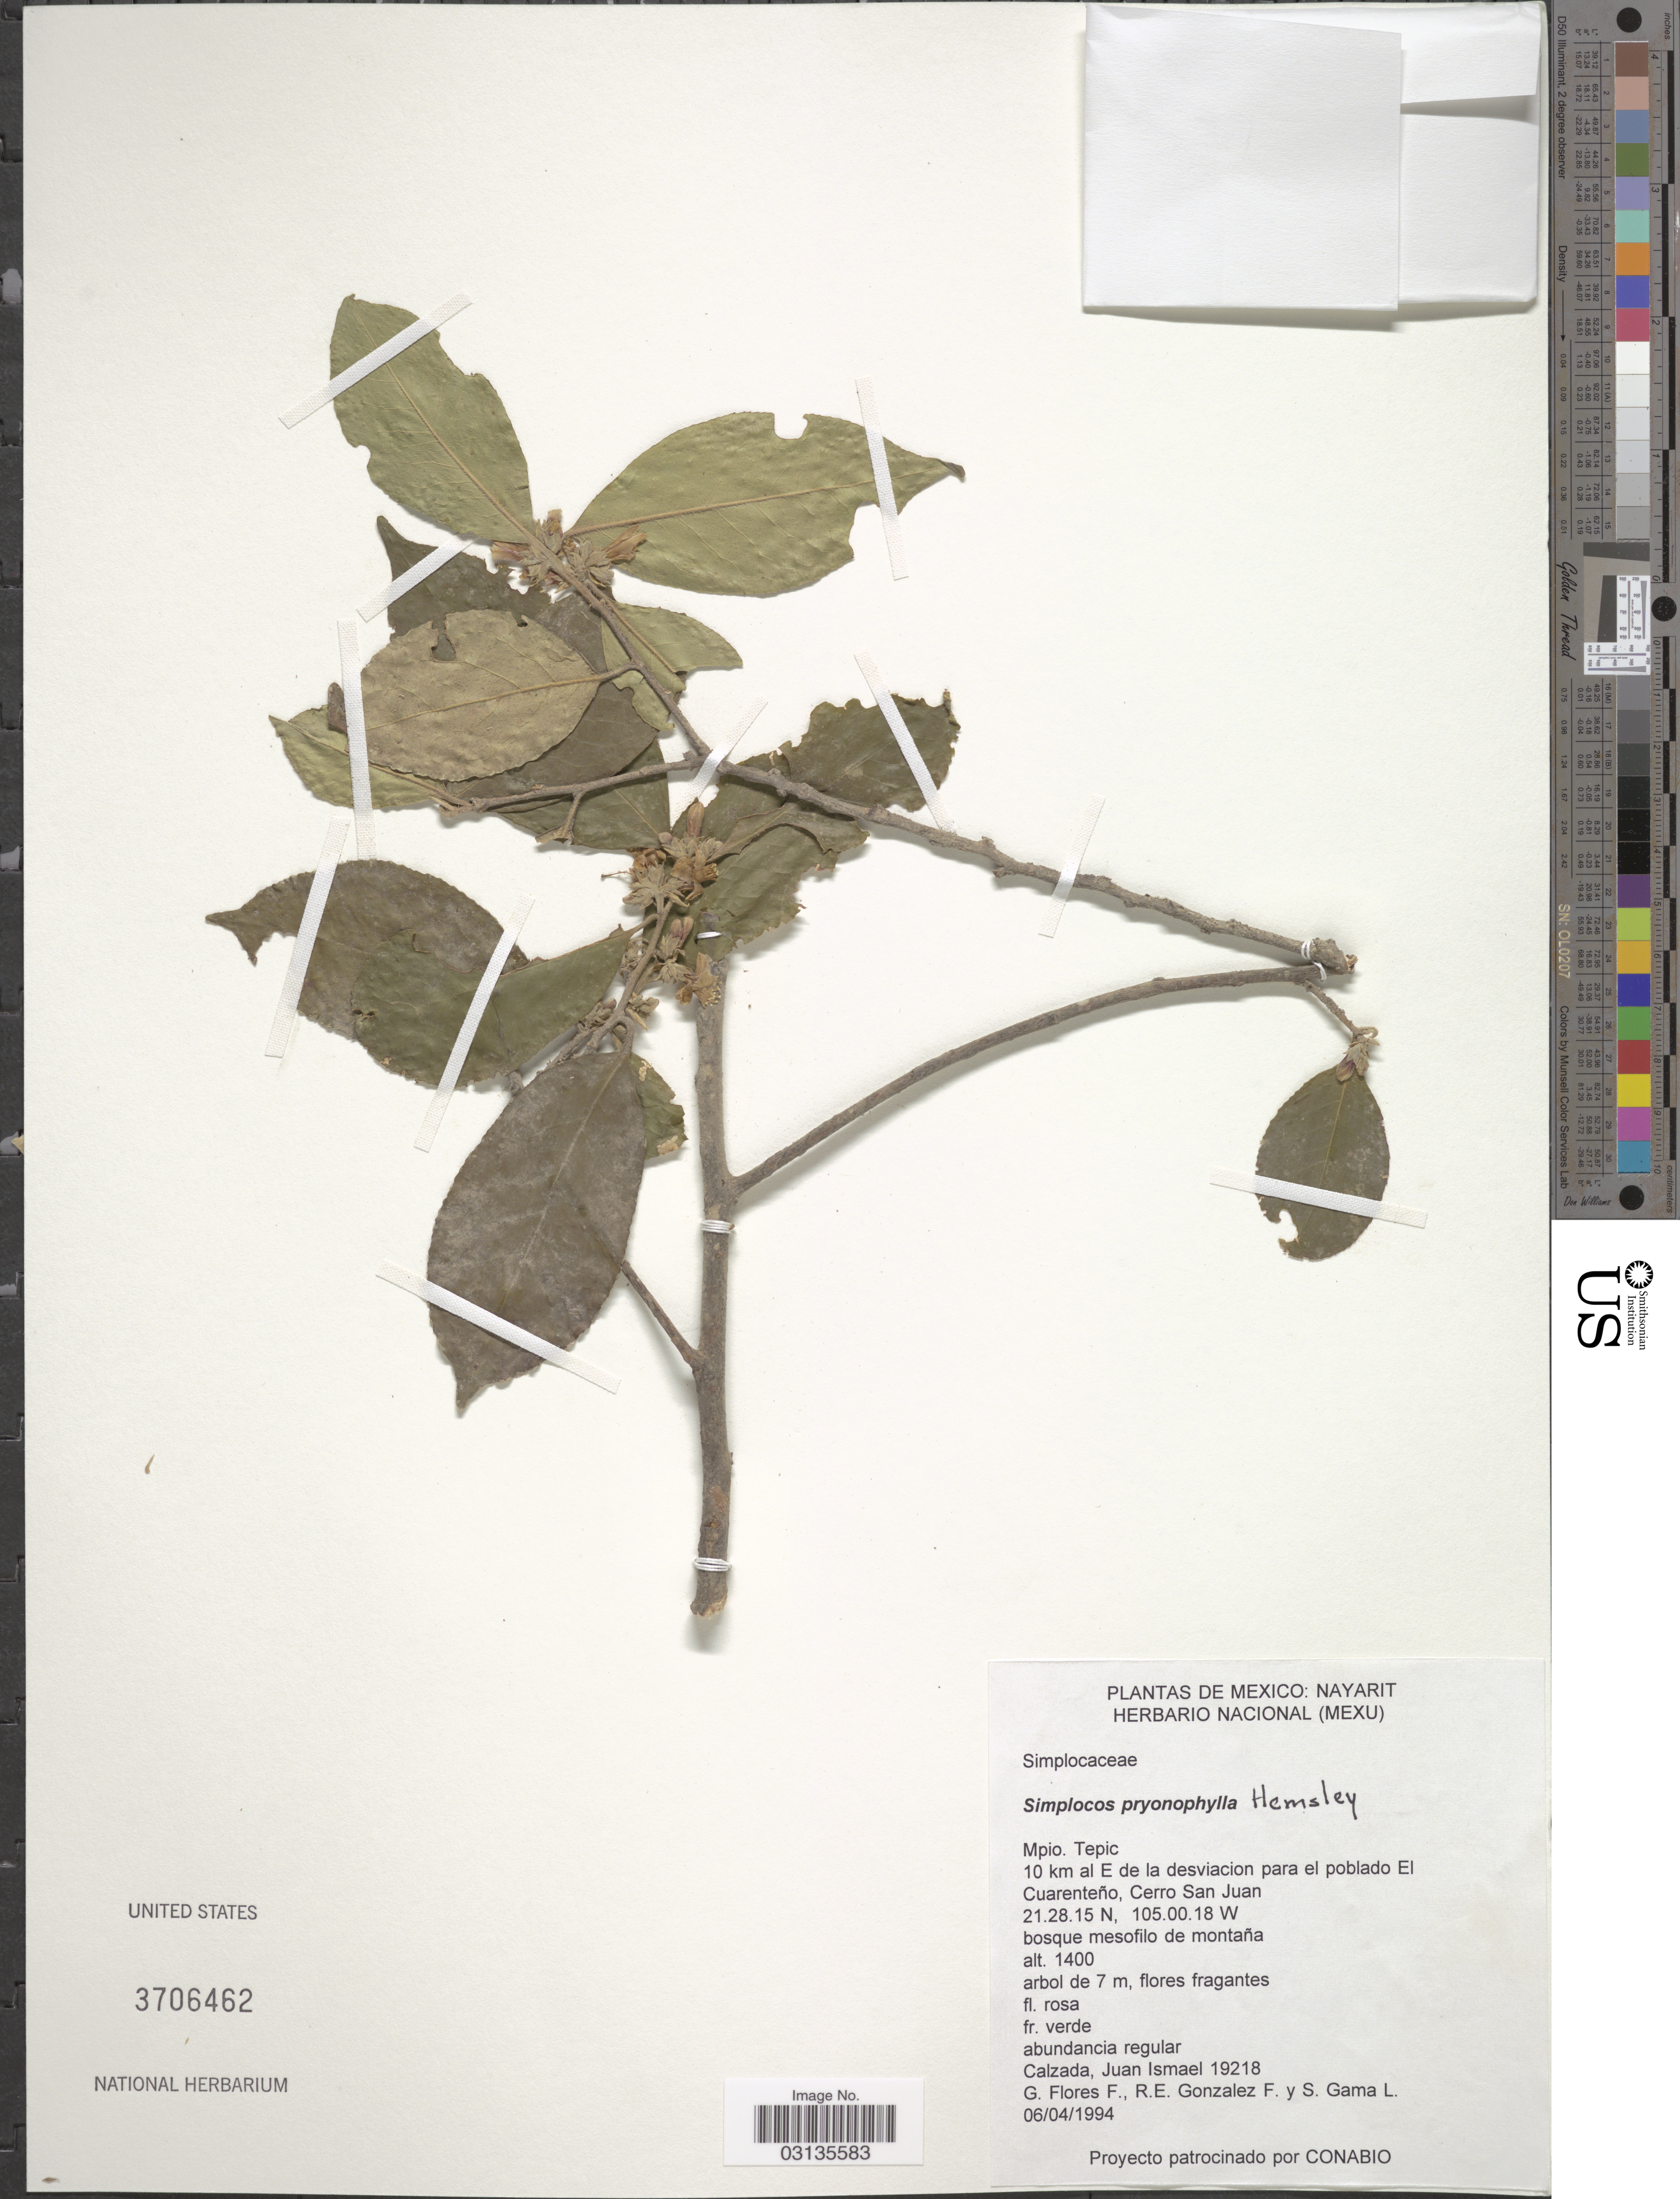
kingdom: Plantae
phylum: Tracheophyta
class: Magnoliopsida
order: Ericales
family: Symplocaceae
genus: Symplocos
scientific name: Symplocos prionophylla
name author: Hemsl.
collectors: J. I. Calzada, G. Flores F., R. E. Gonzalez F. & S. Gama López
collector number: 19218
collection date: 1994-04-06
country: Mexico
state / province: Nayarit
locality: Mpio. Tepic. 10 km al E de la desviacion para el poblado El Cuarenteño, Cerro San Juan.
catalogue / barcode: US 3706462